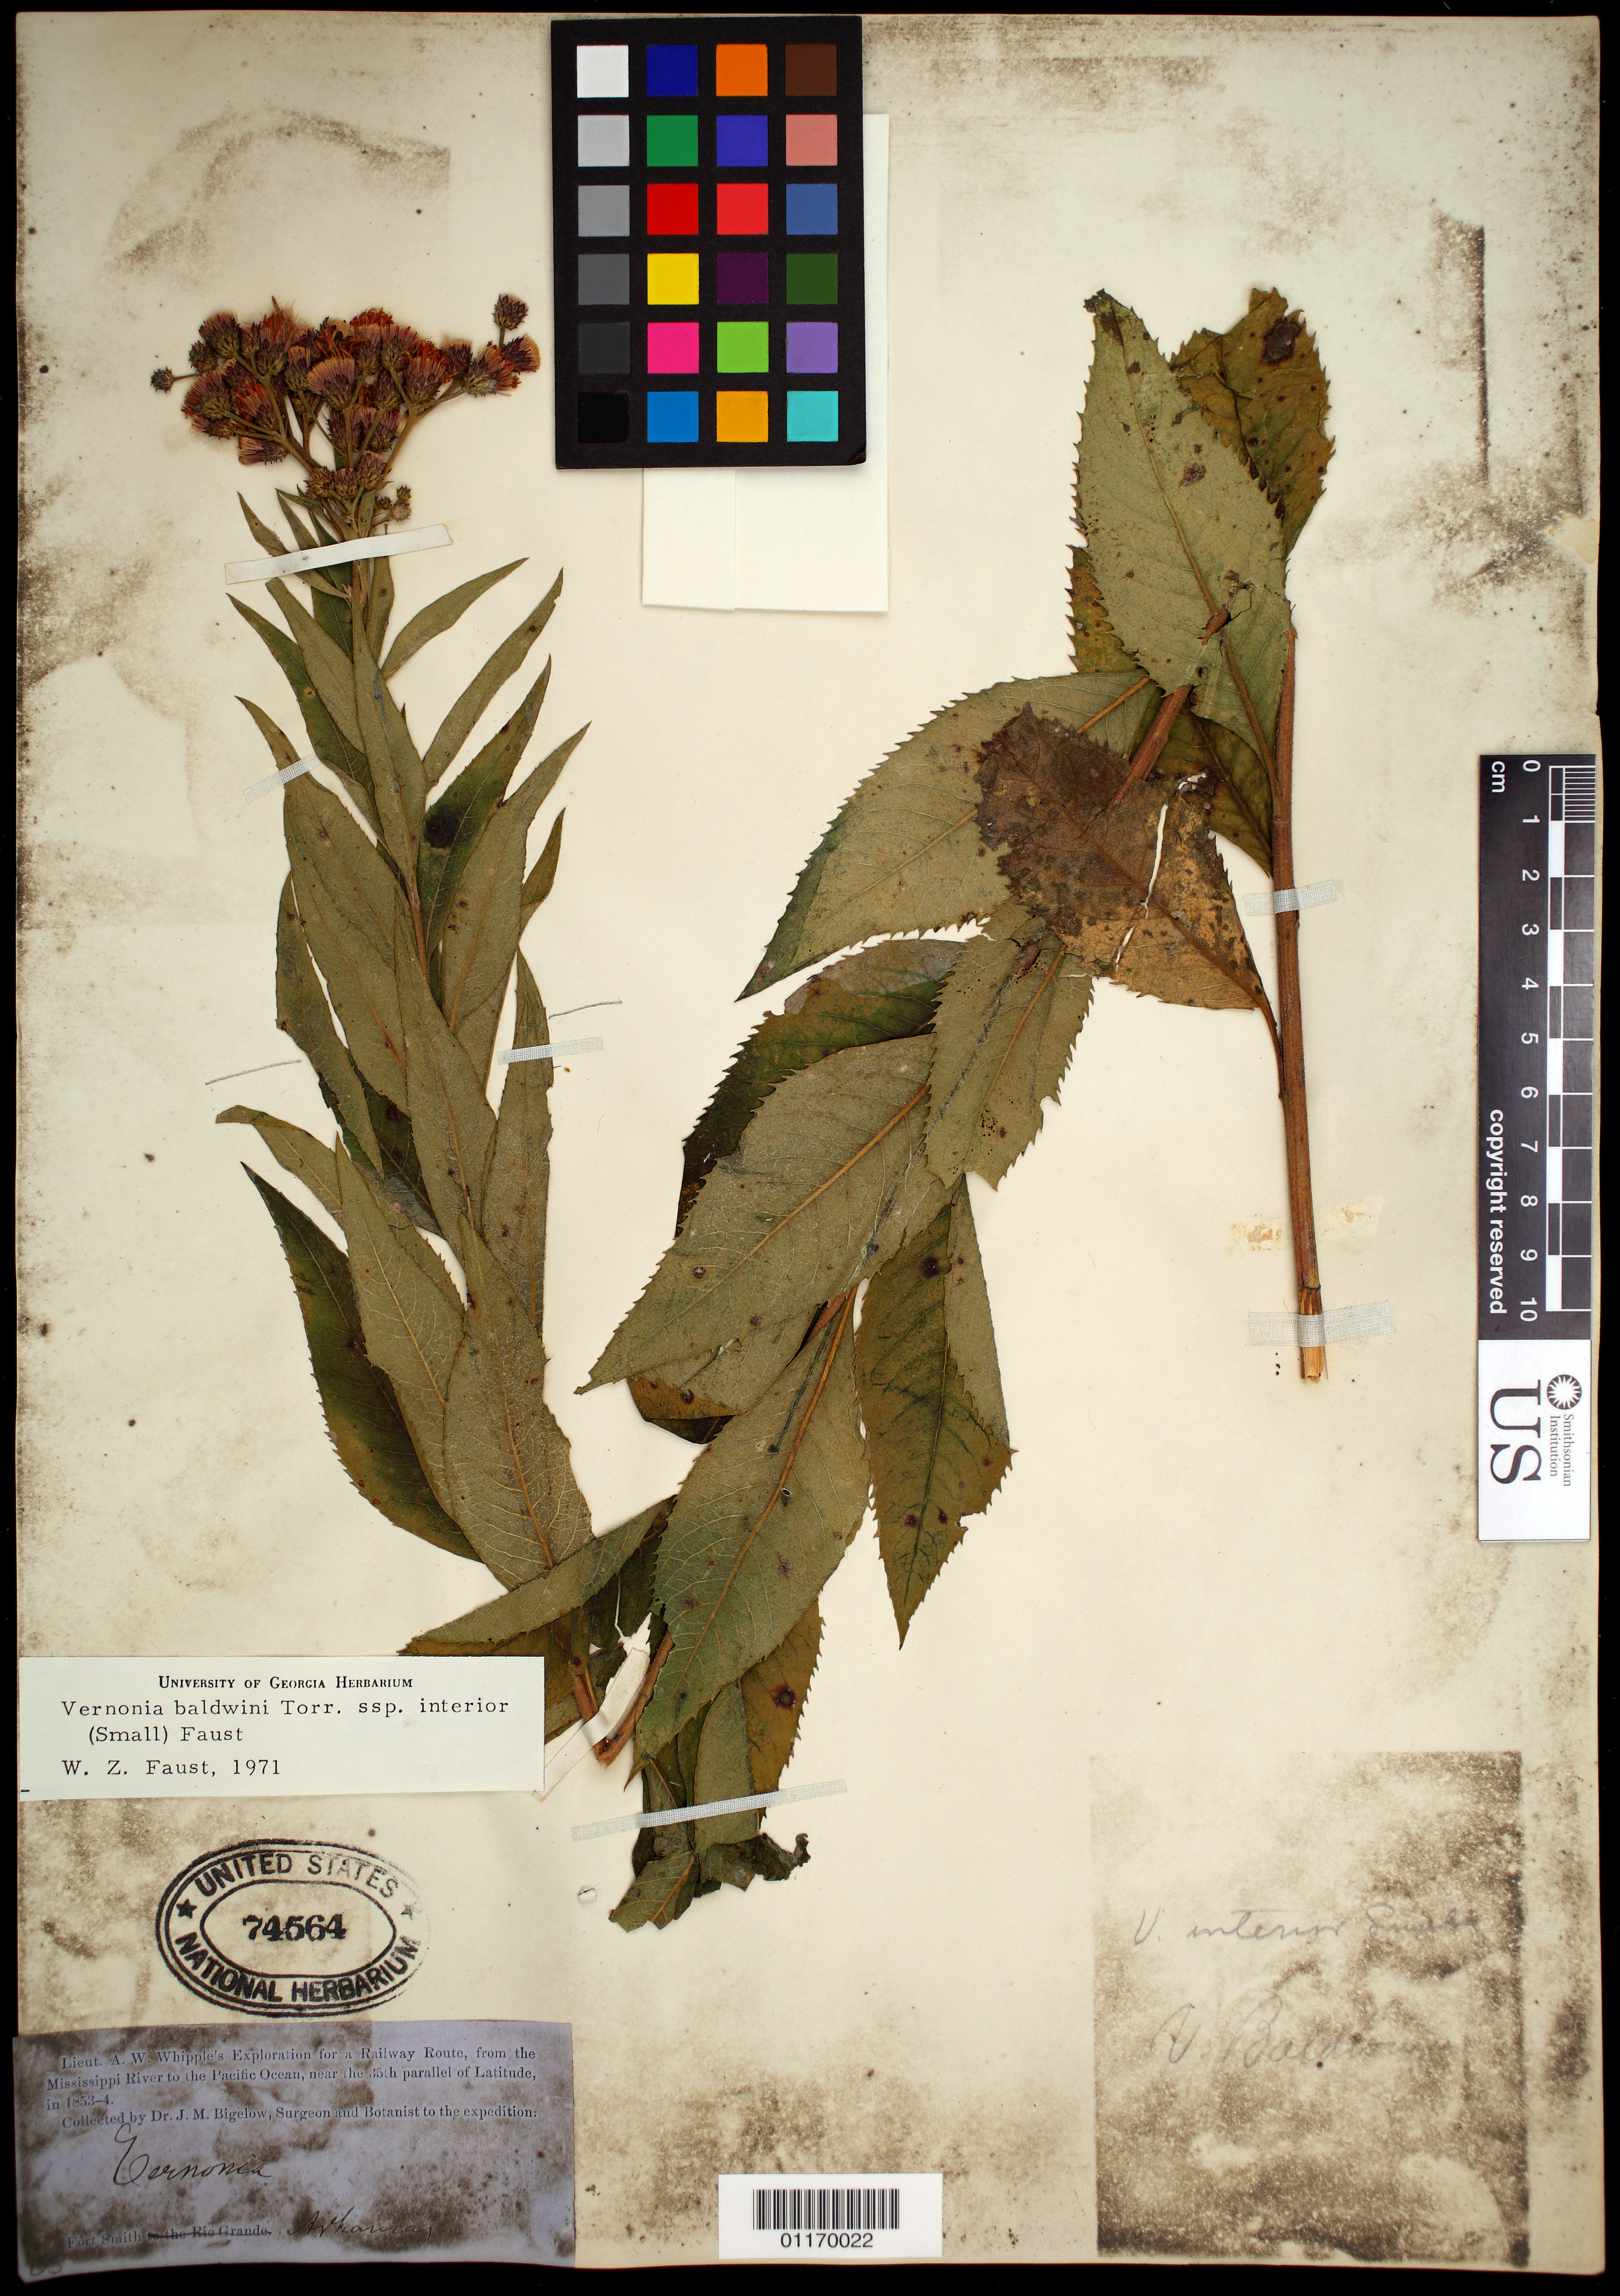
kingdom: Plantae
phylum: Tracheophyta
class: Magnoliopsida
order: Asterales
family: Asteraceae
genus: Vernonia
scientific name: Vernonia baldwinii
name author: Torr.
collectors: J. M. Bigelow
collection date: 1853/1854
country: United States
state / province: Arkansas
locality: Fort Smith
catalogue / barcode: US 74564